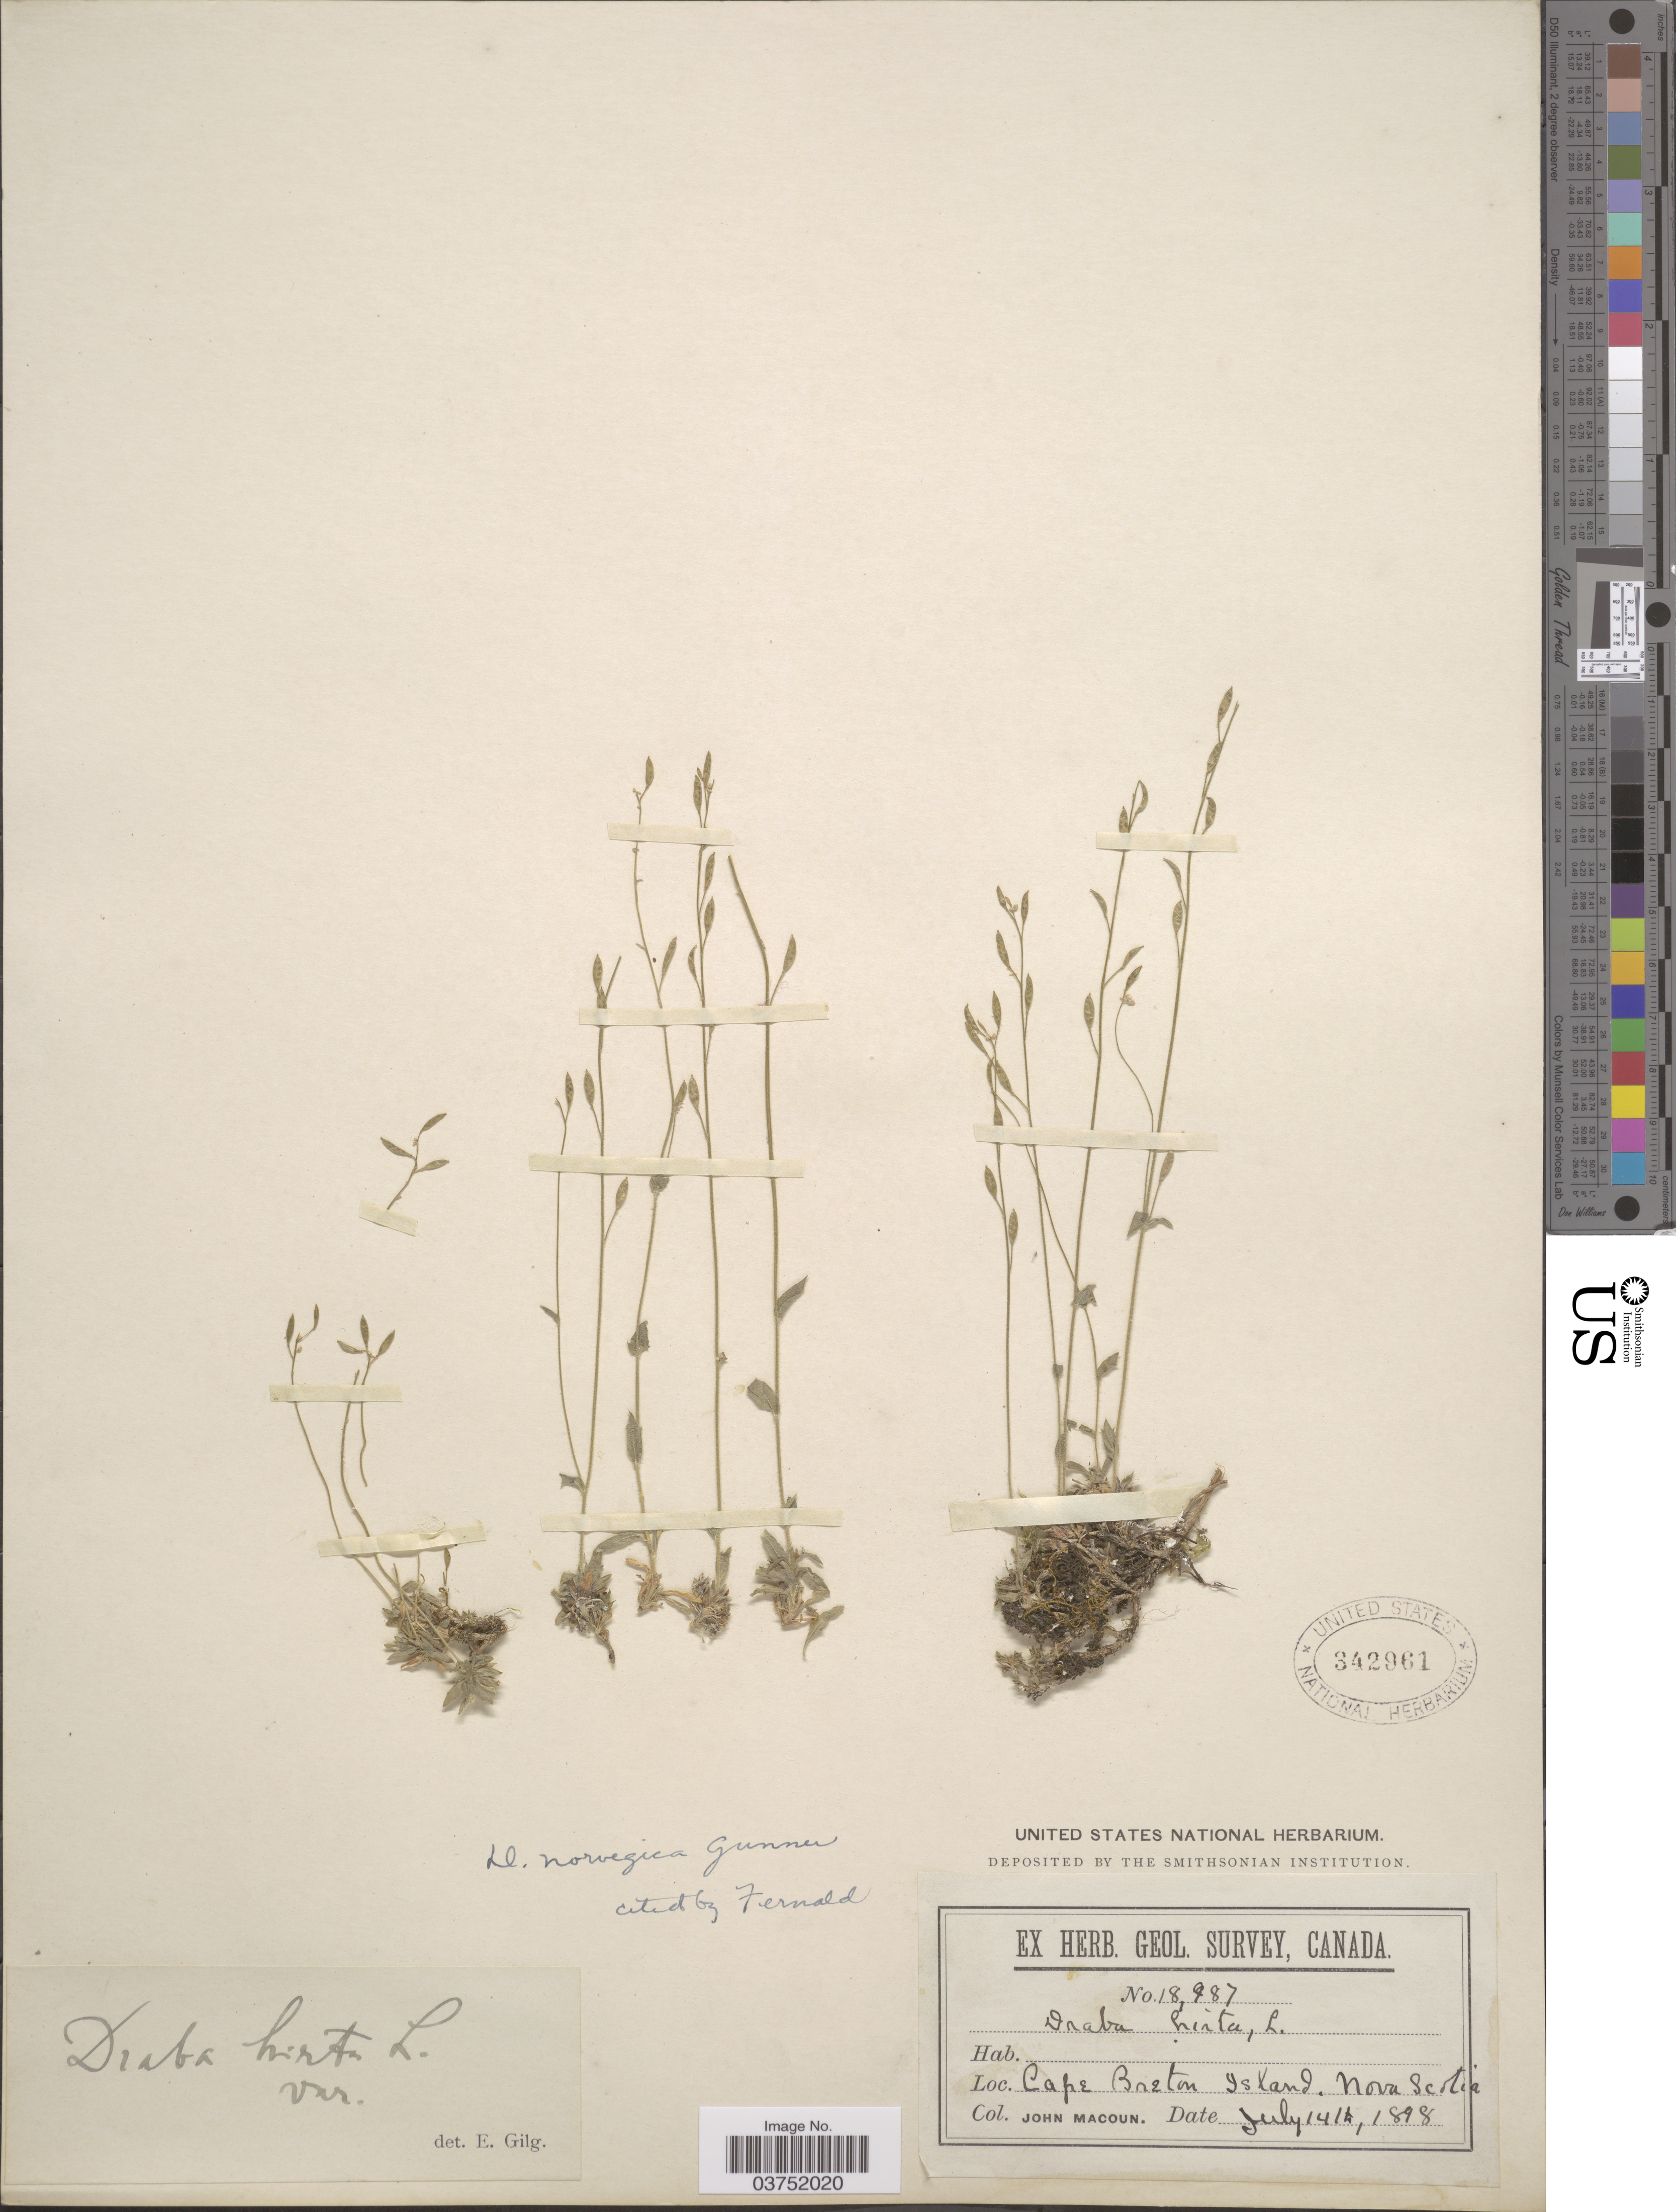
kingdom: Plantae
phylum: Tracheophyta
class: Magnoliopsida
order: Brassicales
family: Brassicaceae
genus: Draba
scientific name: Draba norvegica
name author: Gunnerus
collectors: J. Macoun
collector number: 18987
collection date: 1898-07-14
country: Canada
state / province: Nova Scotia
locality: Cape Breton Island.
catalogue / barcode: US 342961